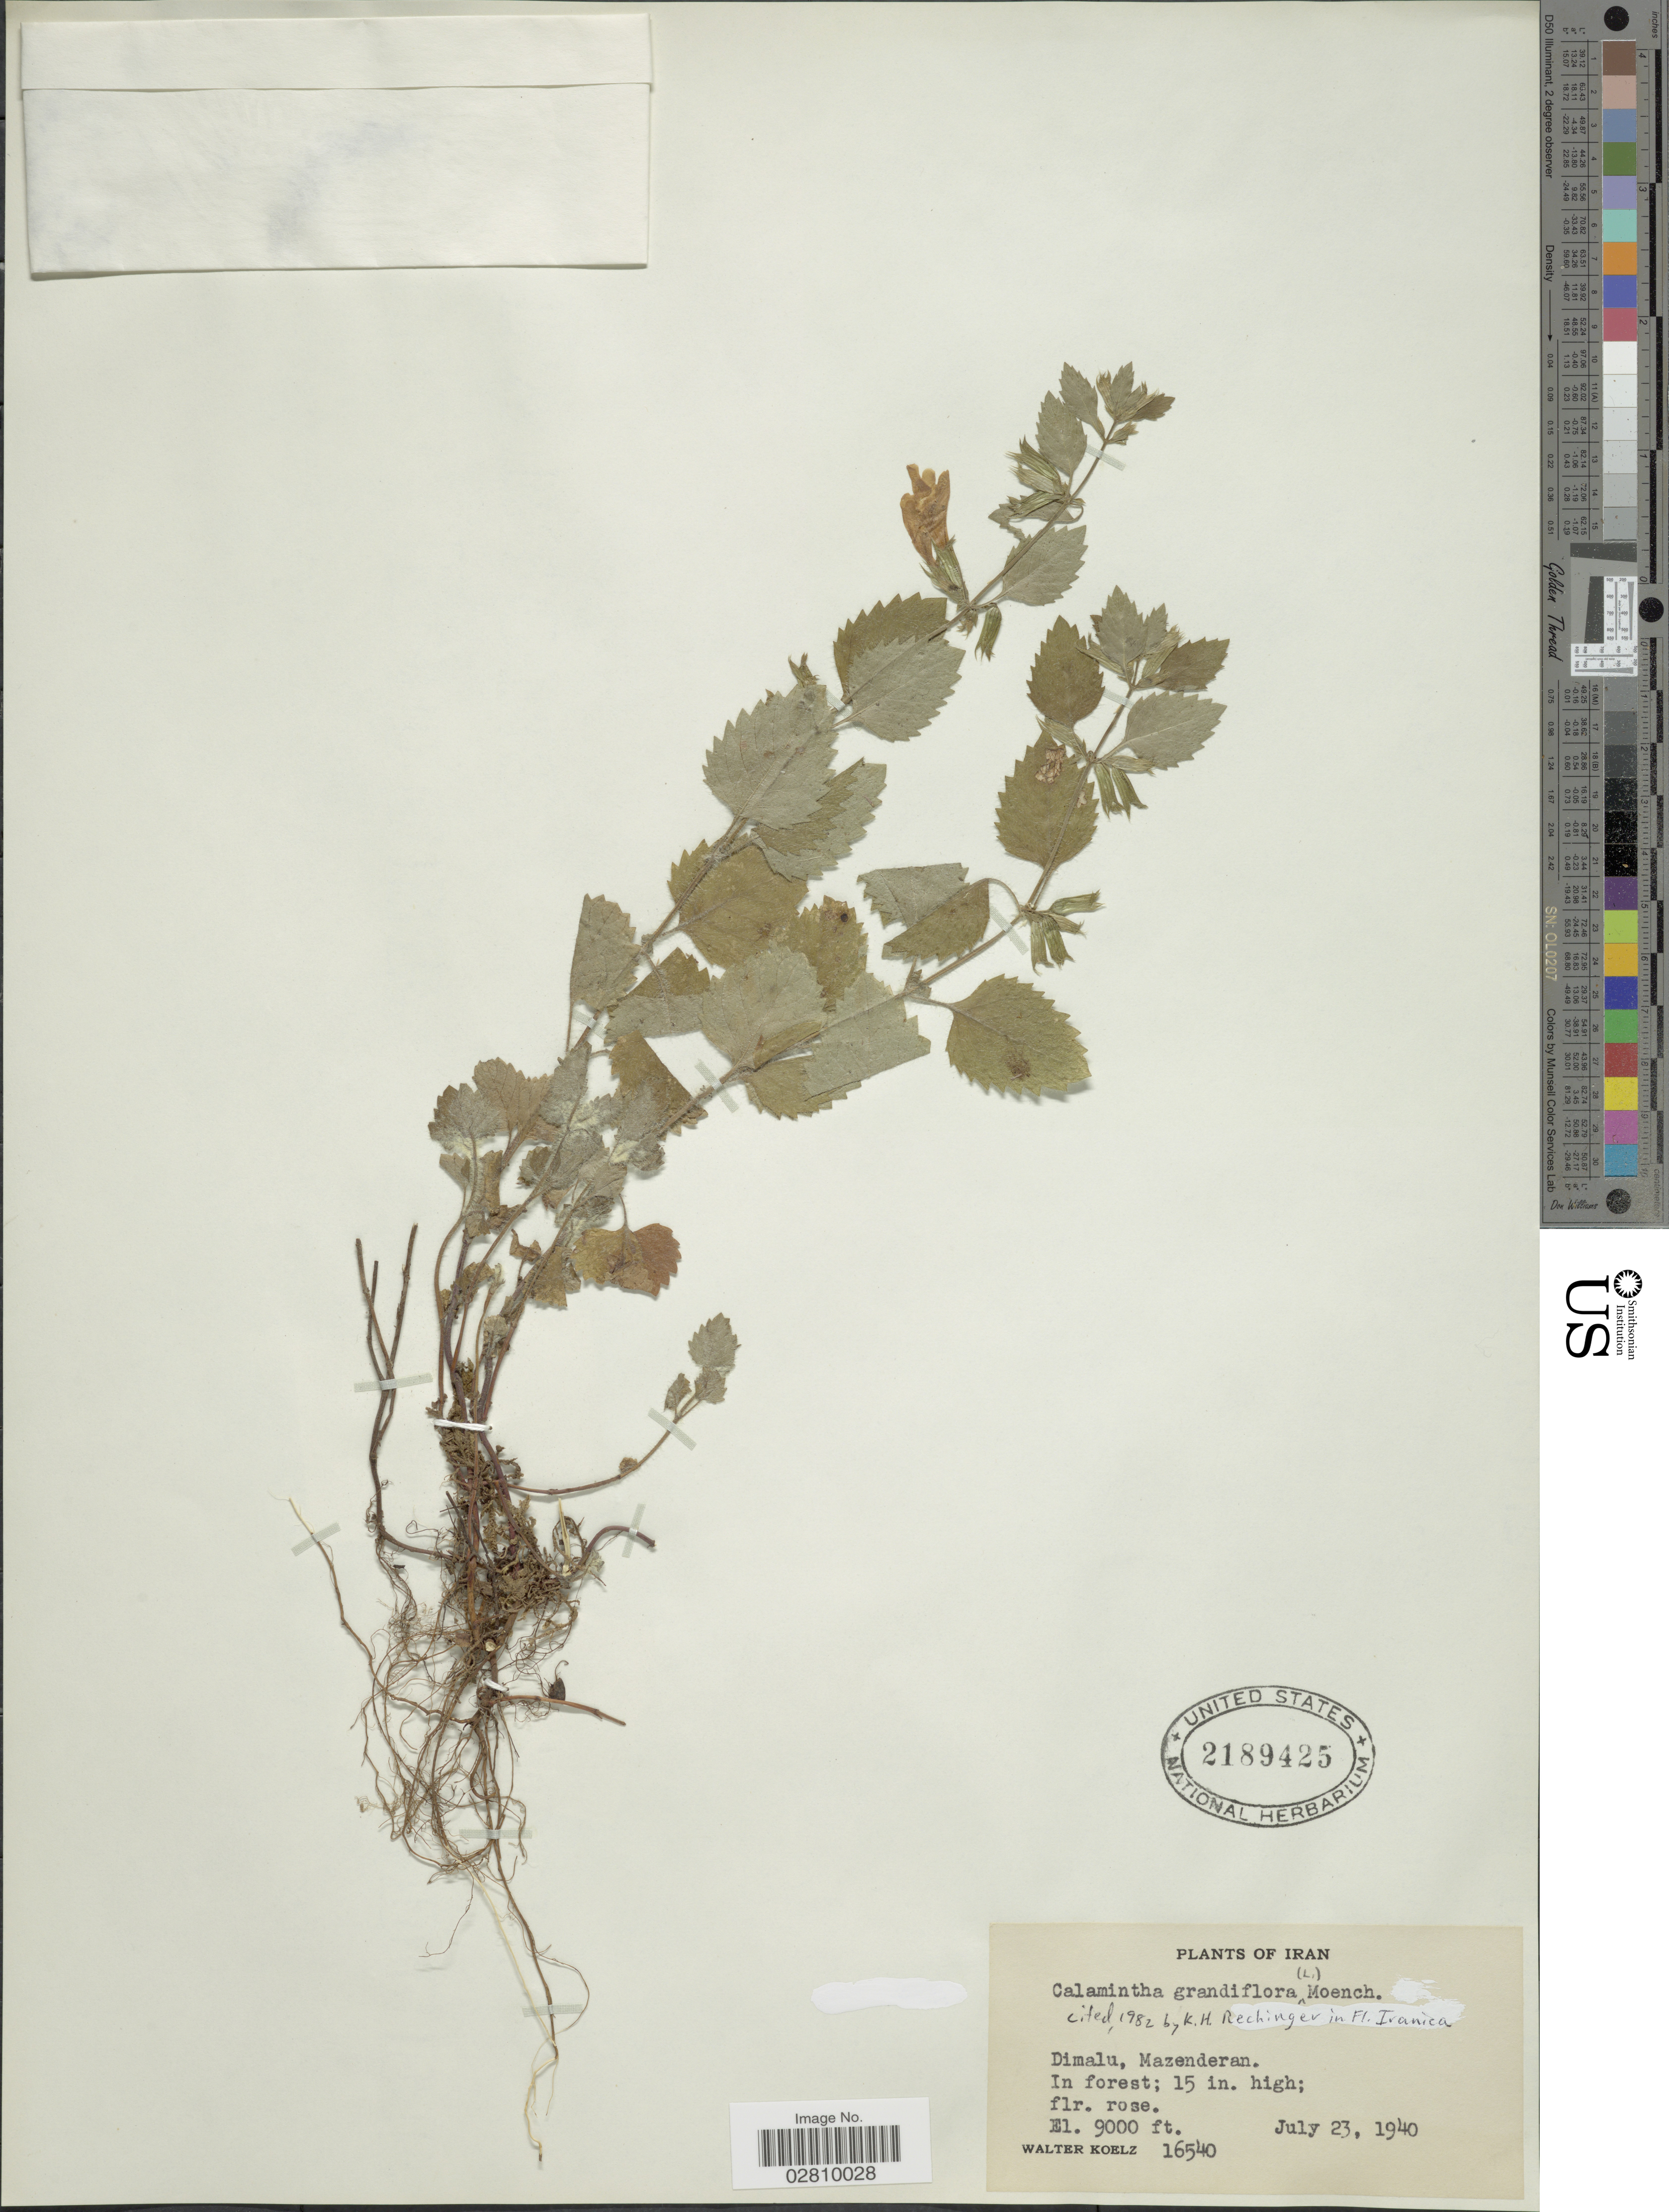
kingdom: Plantae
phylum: Tracheophyta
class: Magnoliopsida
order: Lamiales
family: Lamiaceae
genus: Calamintha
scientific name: Calamintha grandiflora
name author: (L.) Moench.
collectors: W. N. Koelz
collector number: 16540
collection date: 1940-07-23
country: Iran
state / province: Mazandaran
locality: Dimalu, Mazenderan.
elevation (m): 2743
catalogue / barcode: US 2189425